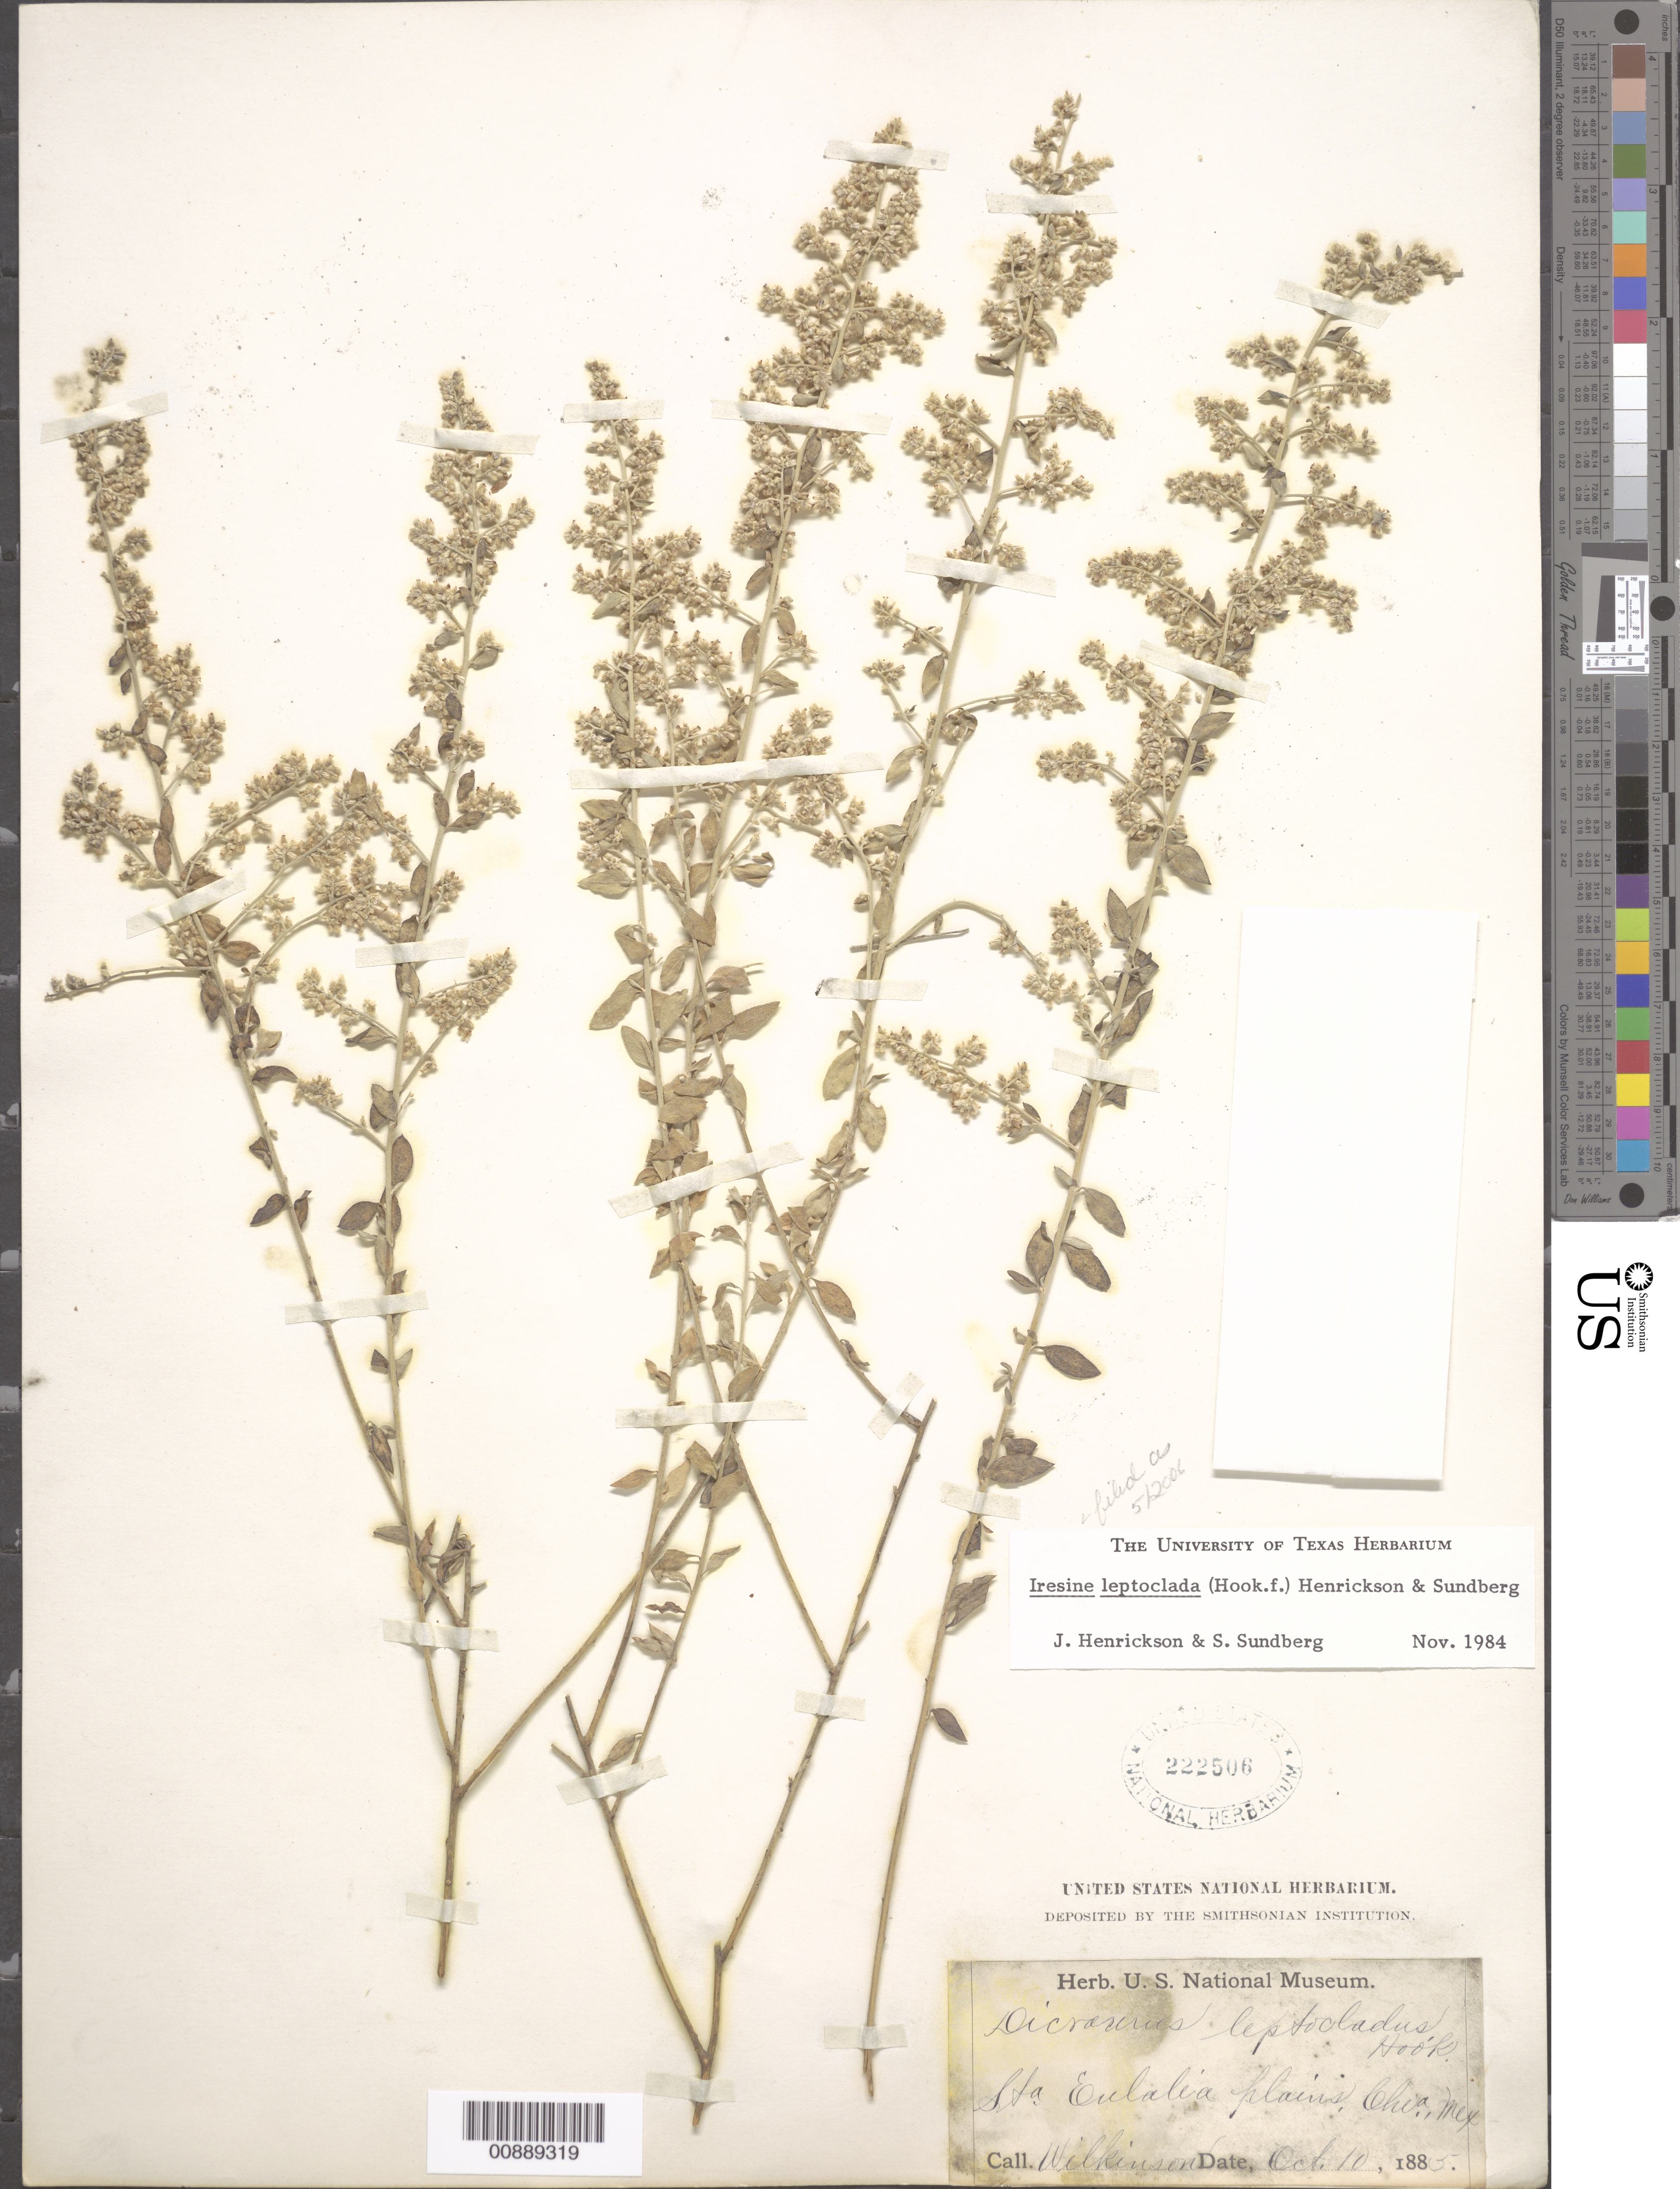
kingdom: Plantae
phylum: Tracheophyta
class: Magnoliopsida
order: Caryophyllales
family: Amaranthaceae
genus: Iresine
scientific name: Iresine leptoclada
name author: (Hook. f.) Henrickson & S.D. Sundb.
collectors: E. Wilkinson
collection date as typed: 10 Oct 1885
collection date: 1885-10-10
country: Mexico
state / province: Chihuahua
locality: Sta. Eulalia plains, Chihuahua.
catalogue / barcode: US 222506